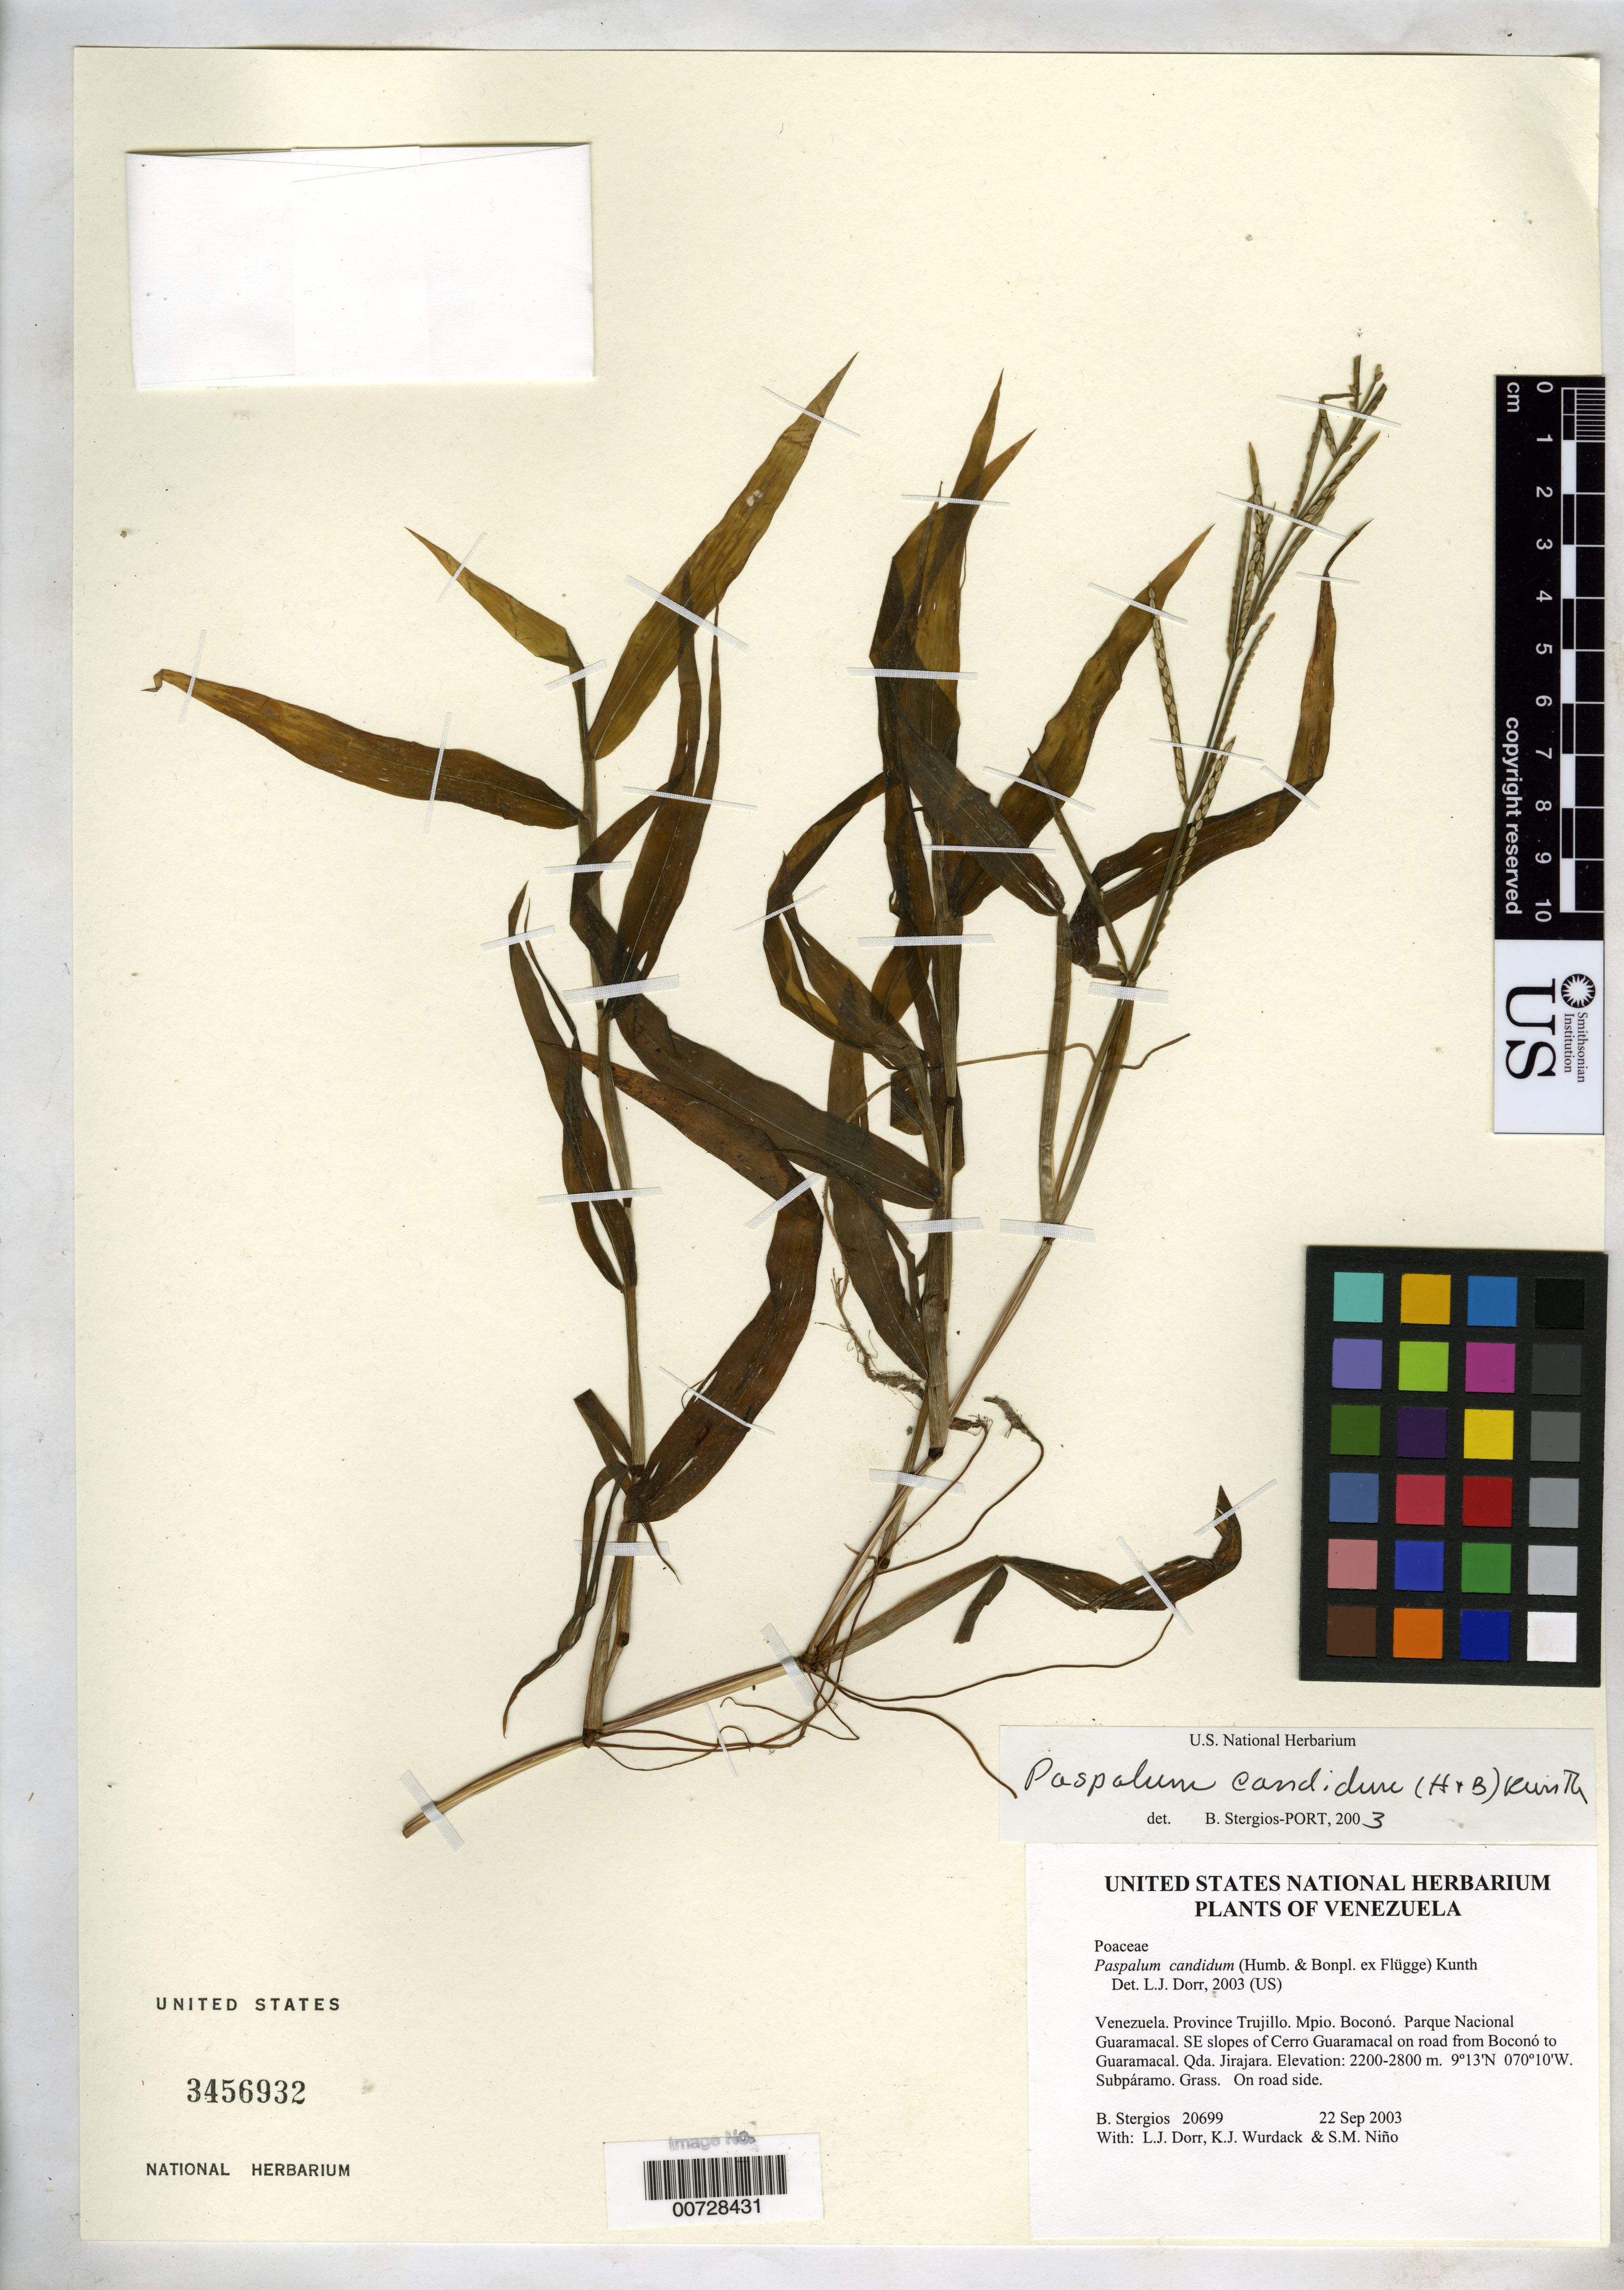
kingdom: Plantae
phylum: Tracheophyta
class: Liliopsida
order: Poales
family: Poaceae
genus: Paspalum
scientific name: Paspalum penicillatum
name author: Hook. f.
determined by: Dorr, L. J., (BOT), Smithsonian Institution - National Museum of Natural History (UNITED STATES)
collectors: B. G. Stergios, L. J. Dorr, K. Wurdack & S. M. Niño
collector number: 20699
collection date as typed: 22 Sep 2003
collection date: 2003-09-22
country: Venezuela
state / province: Trujillo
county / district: Boconó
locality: Parque Nacional Guaramacal. SE slopes of Cerro Guaramacal on road from Boconó to Guaramacal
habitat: Subpáramo.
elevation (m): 2200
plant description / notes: CTES, F, K, MO, NY, PORT, US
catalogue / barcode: US 3456932